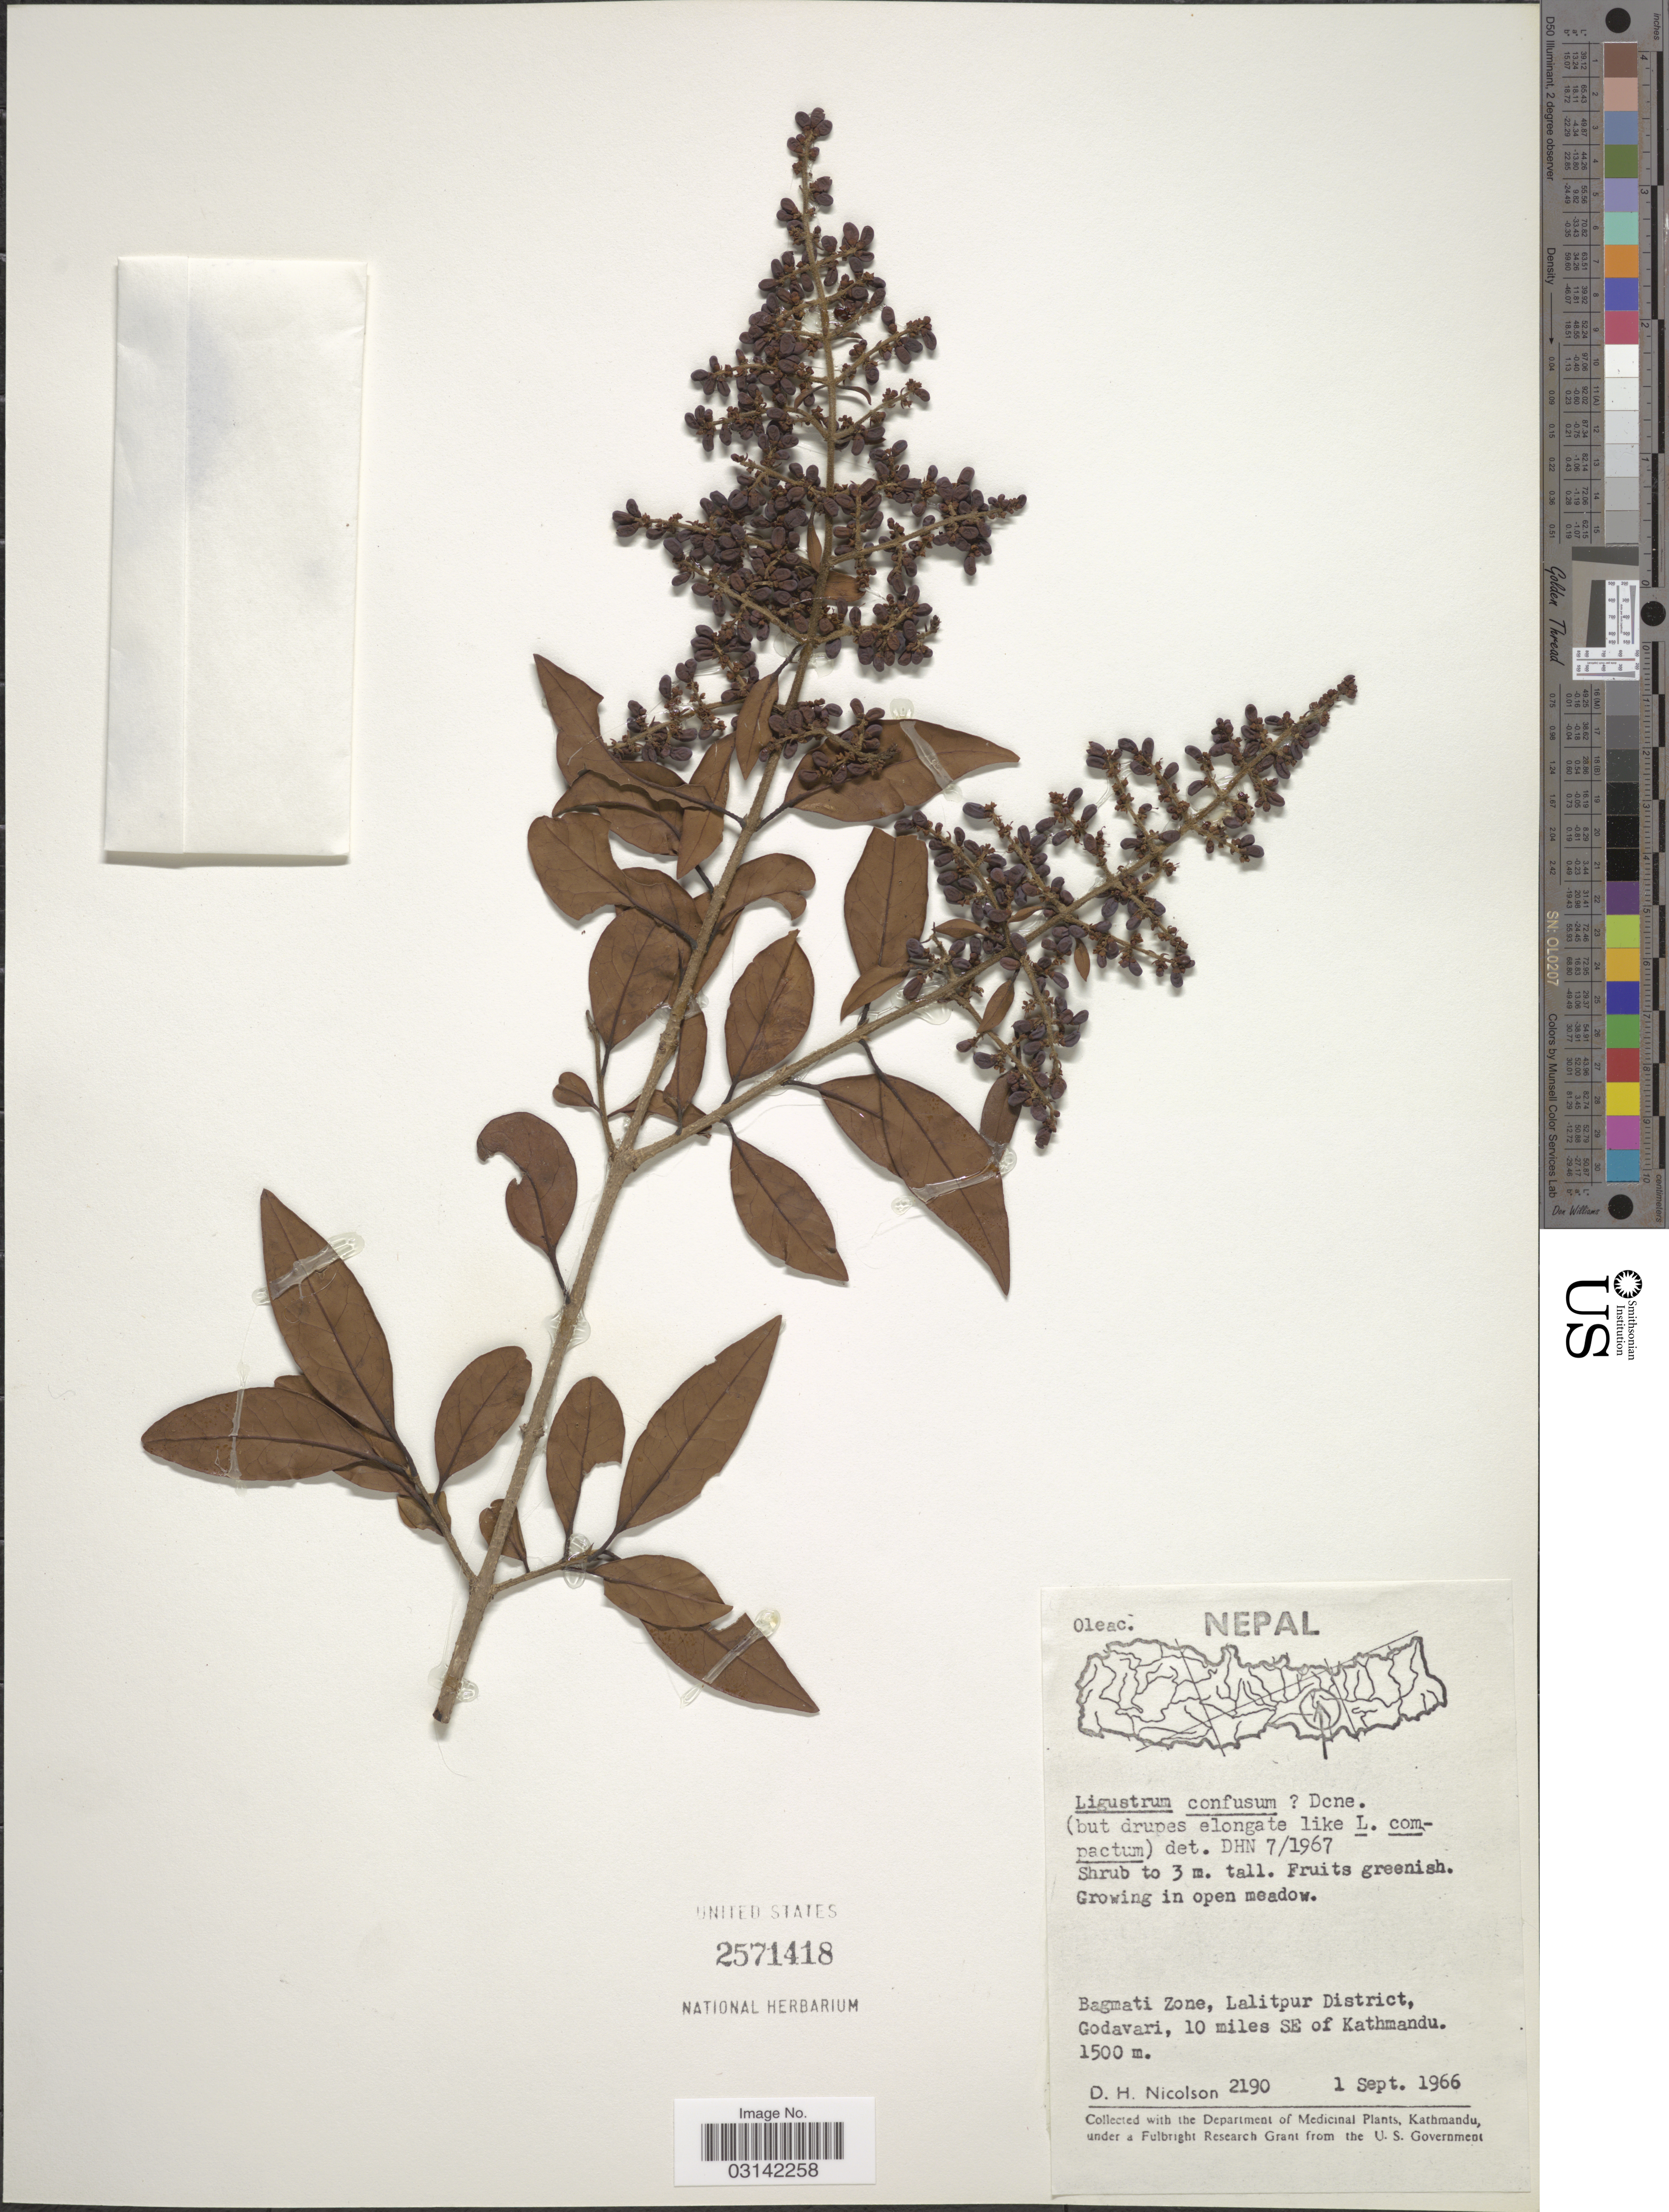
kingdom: Plantae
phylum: Tracheophyta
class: Magnoliopsida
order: Lamiales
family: Oleaceae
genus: Ligustrum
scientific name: Ligustrum confusum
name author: Decne.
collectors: D. H. Nicolson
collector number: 2190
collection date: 1966-09-01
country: Nepal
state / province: Bagmati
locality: Bagmati Zone, Lalitpur District, Godavari, 10 miles SE of Kathmandu.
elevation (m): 1500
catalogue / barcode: US 2571418